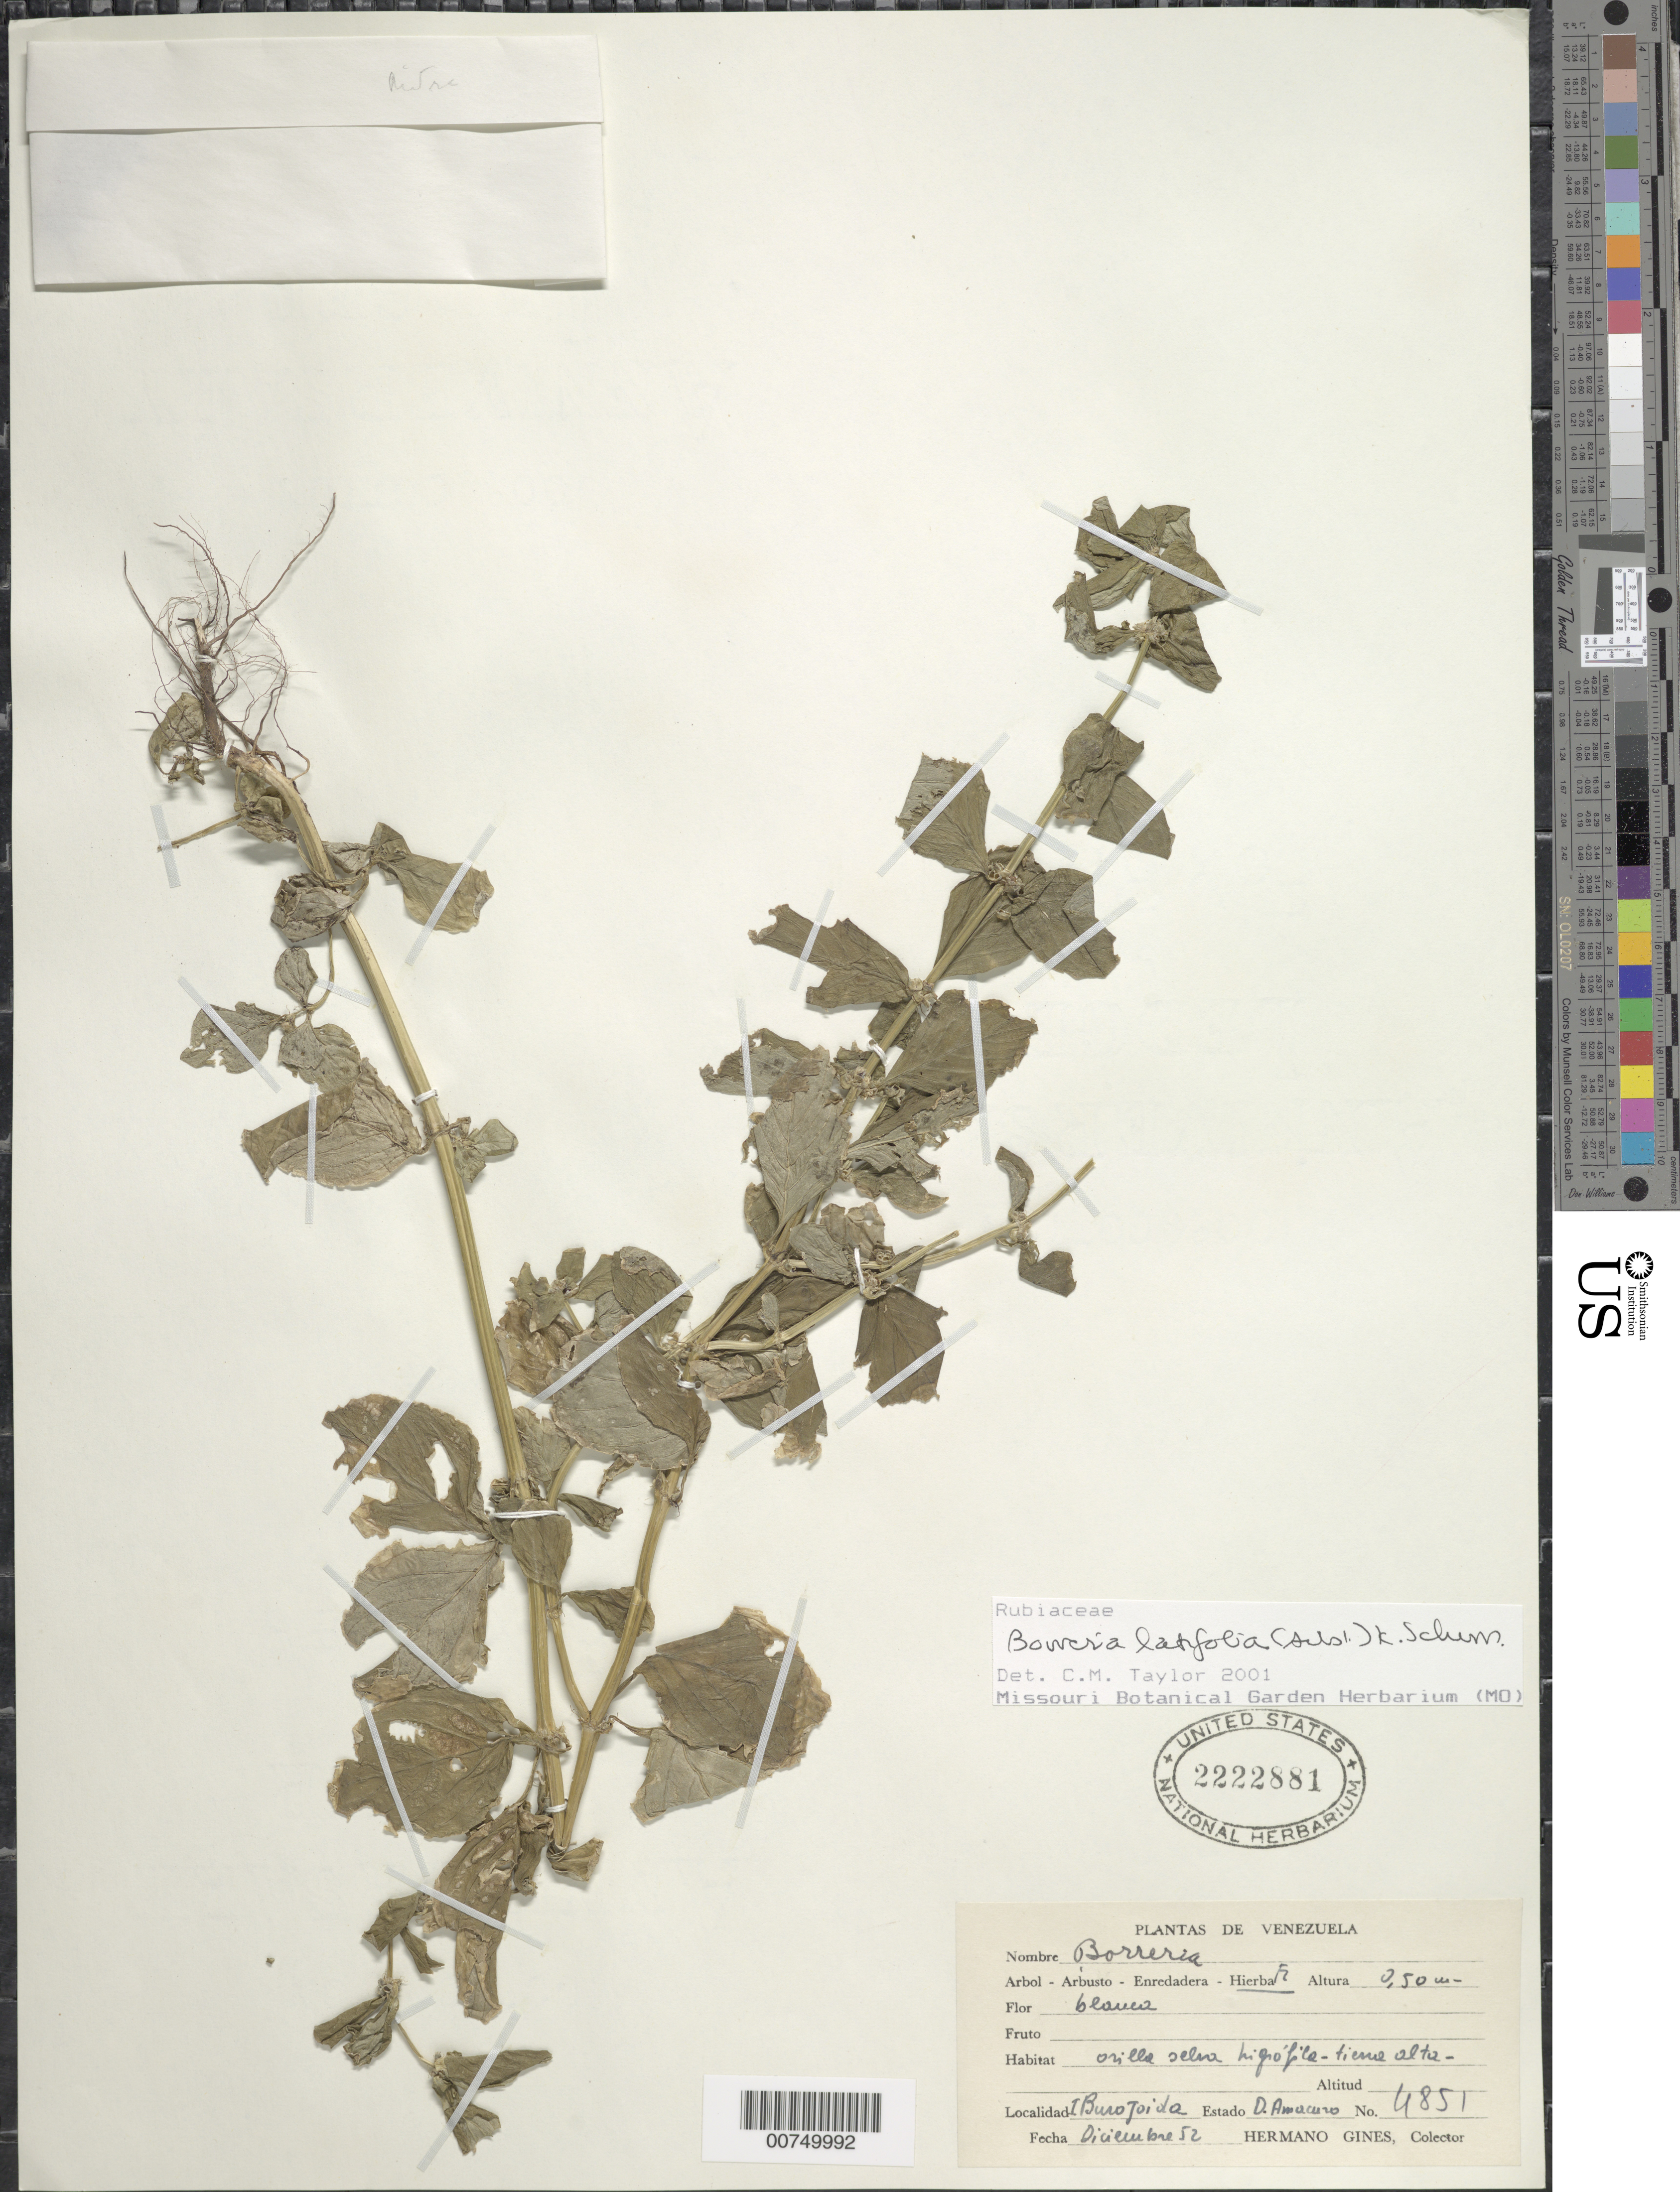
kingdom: Plantae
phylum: Tracheophyta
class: Magnoliopsida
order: Gentianales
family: Rubiaceae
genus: Borreria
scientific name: Borreria latifolia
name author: (Aubl.) K. Schum.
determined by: Taylor, Charlotte M.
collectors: H. Gines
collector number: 4851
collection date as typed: Dec-52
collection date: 1952-12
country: Venezuela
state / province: Delta Amacuro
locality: Isla Burojoida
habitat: Orilla selva higrofila - tienne alta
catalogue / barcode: US 2222881